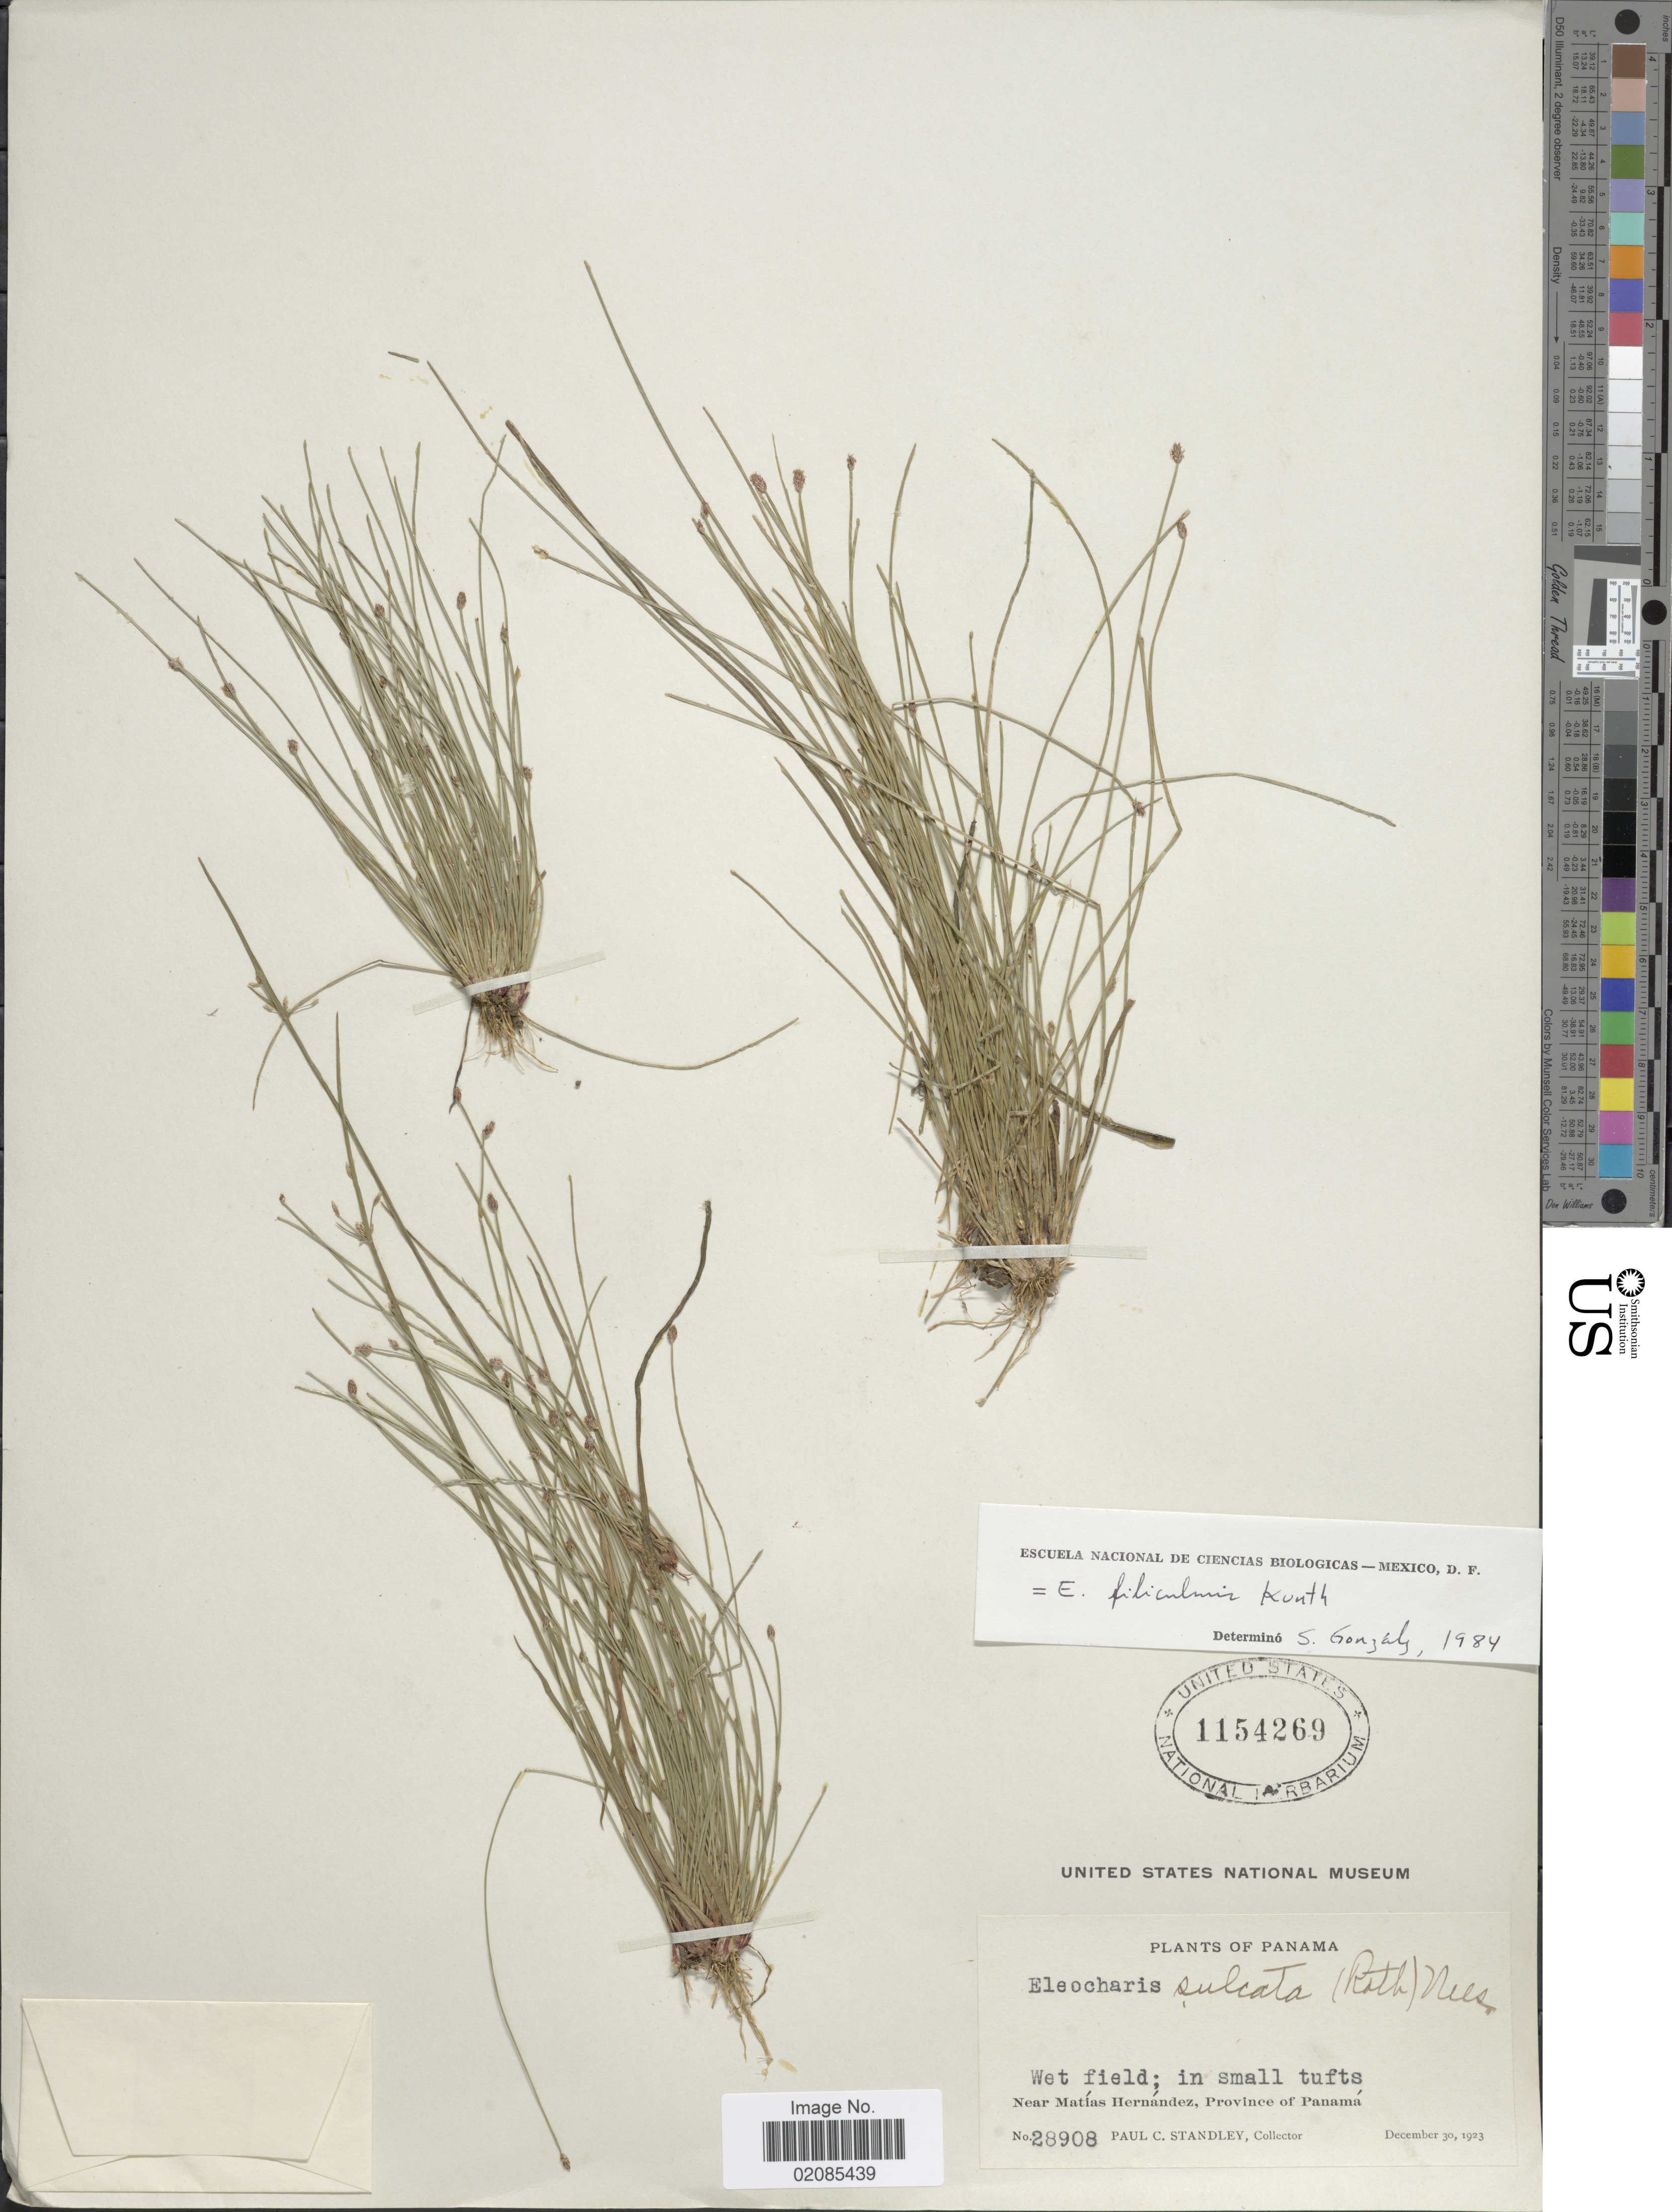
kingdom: Plantae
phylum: Tracheophyta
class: Liliopsida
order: Poales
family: Cyperaceae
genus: Eleocharis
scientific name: Eleocharis filiculmis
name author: Kunth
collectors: P. C. Standley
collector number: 28908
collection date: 1923-12-30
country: Panama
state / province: Panamá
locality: Wet field, Near Matias Hernandez.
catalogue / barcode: US 1154269